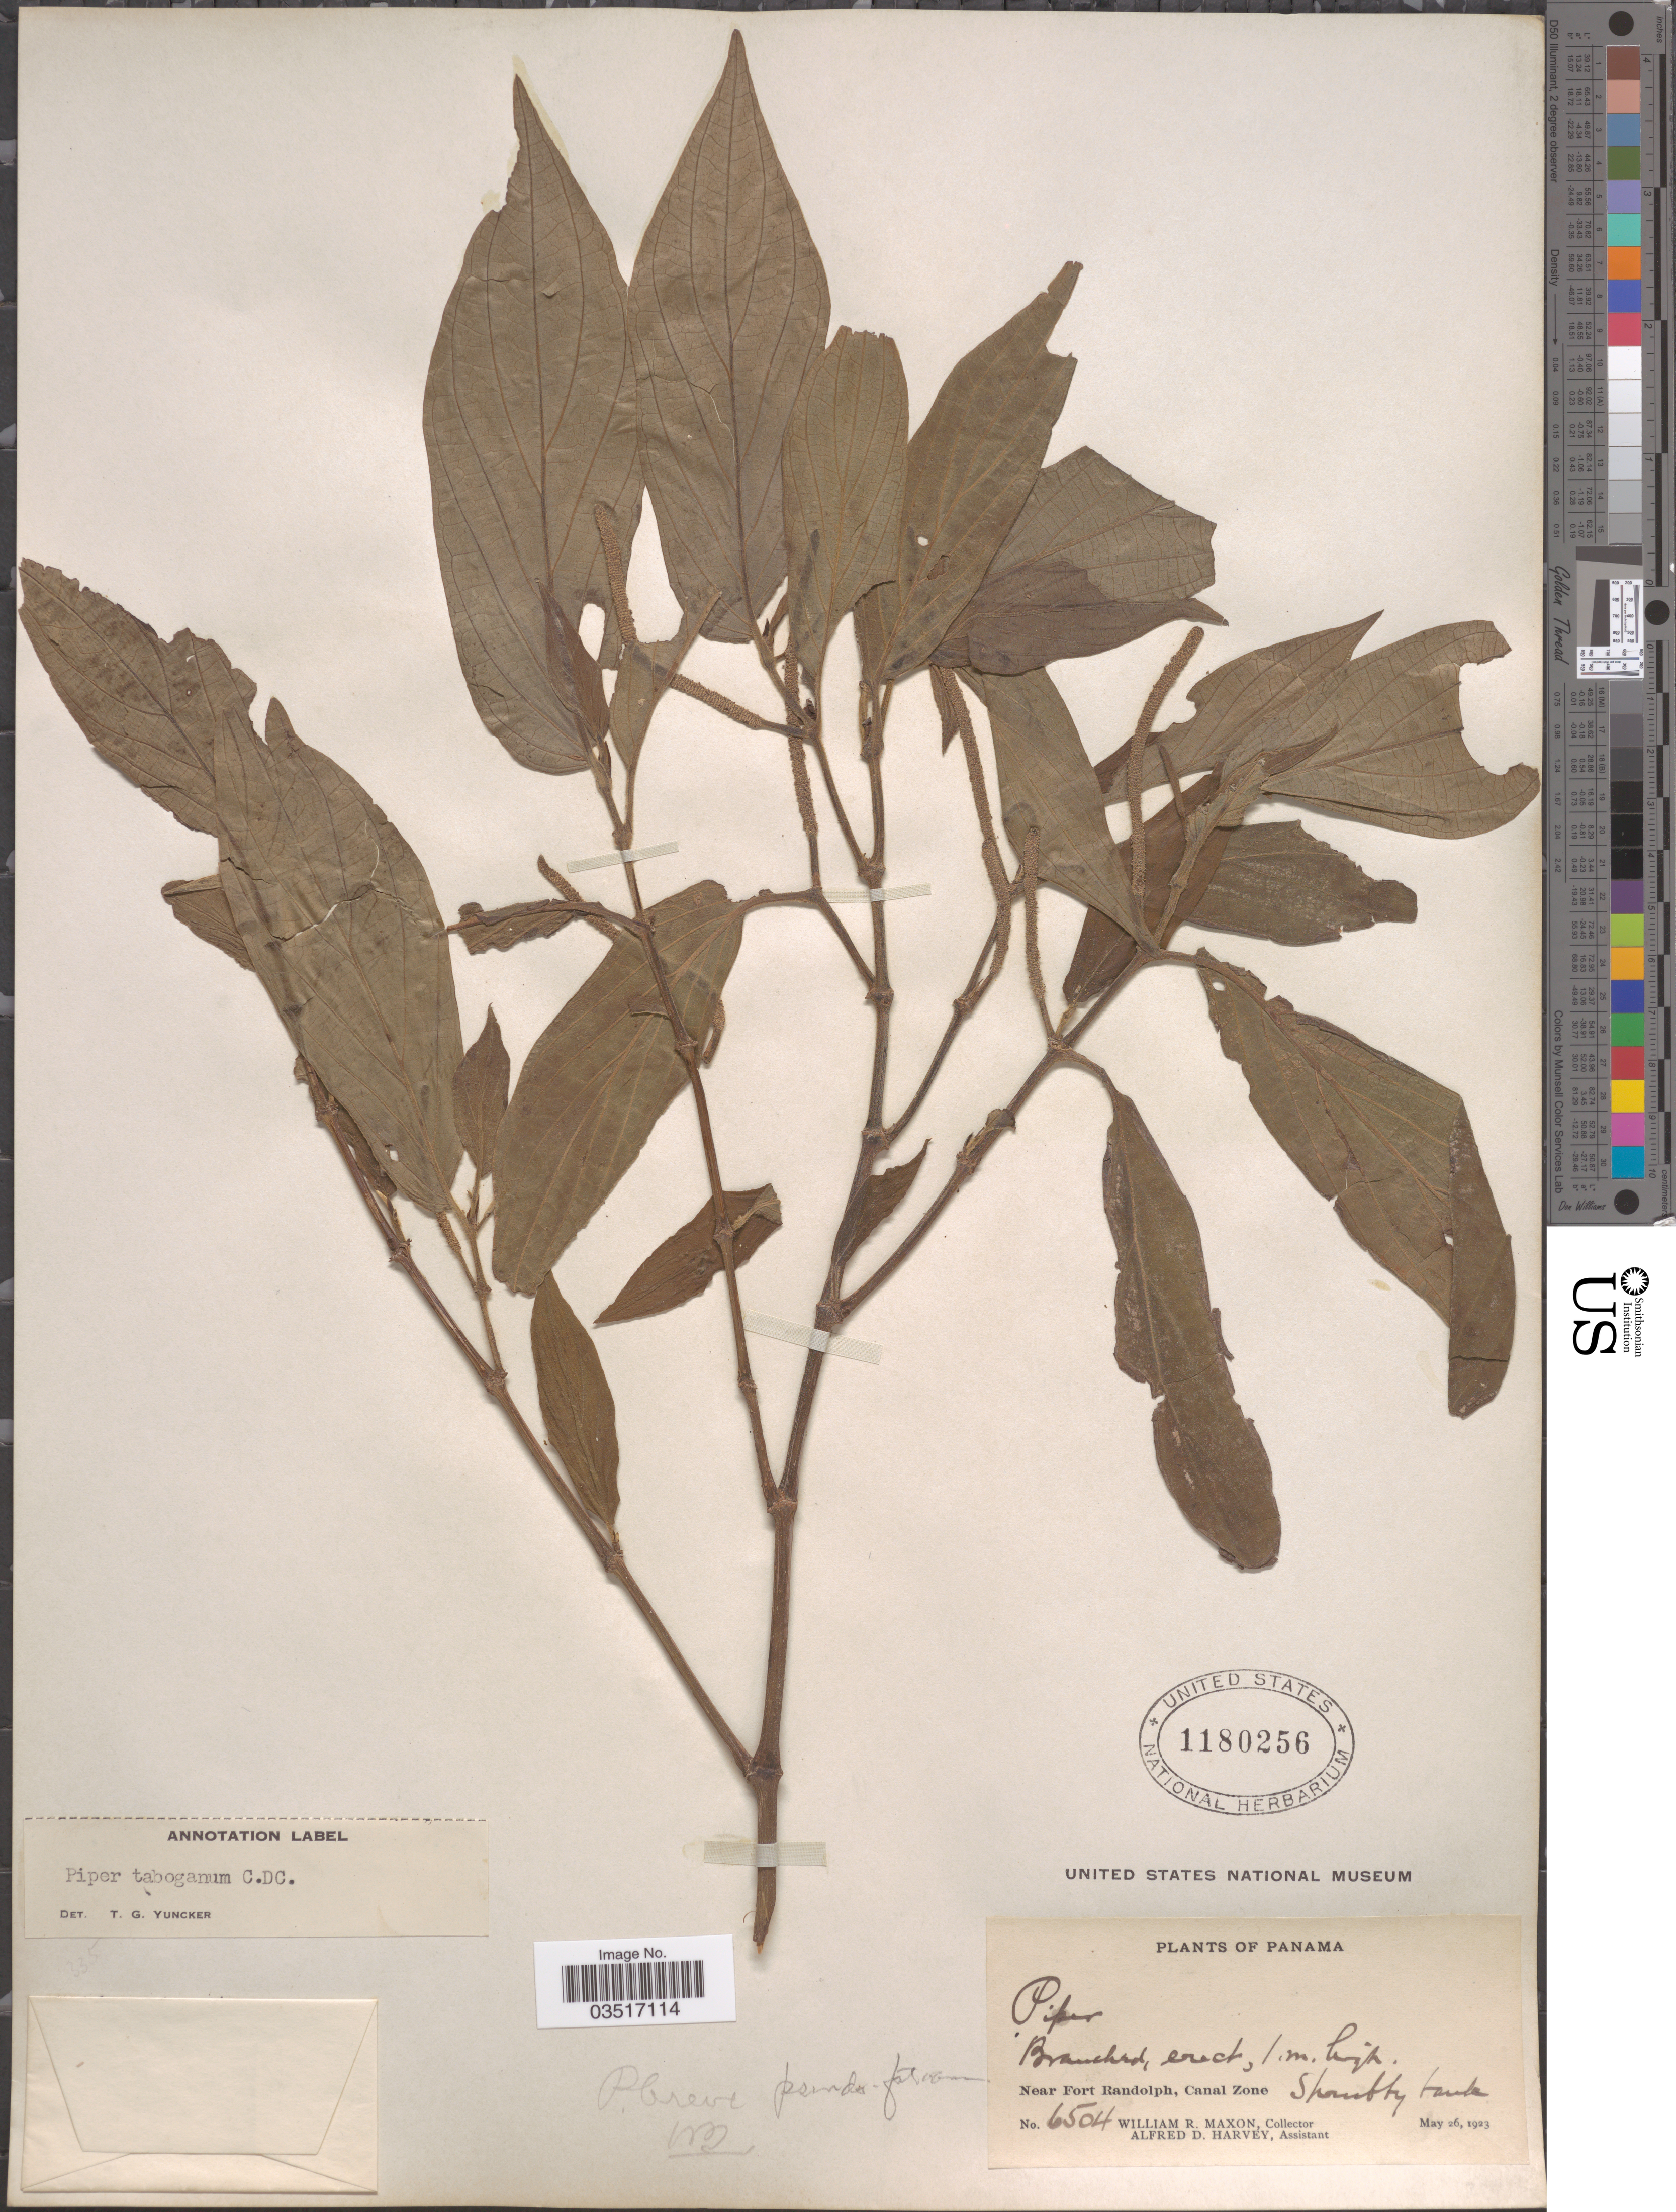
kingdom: Plantae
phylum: Tracheophyta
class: Magnoliopsida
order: Piperales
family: Piperaceae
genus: Piper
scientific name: Piper taboganum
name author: C. DC.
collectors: W. R. Maxon & A. D. Harvey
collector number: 6504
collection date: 1923-05-26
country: Panama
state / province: Colón / Panamá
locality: Near Fort Randolph, Canal Zone.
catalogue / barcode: US 1180256